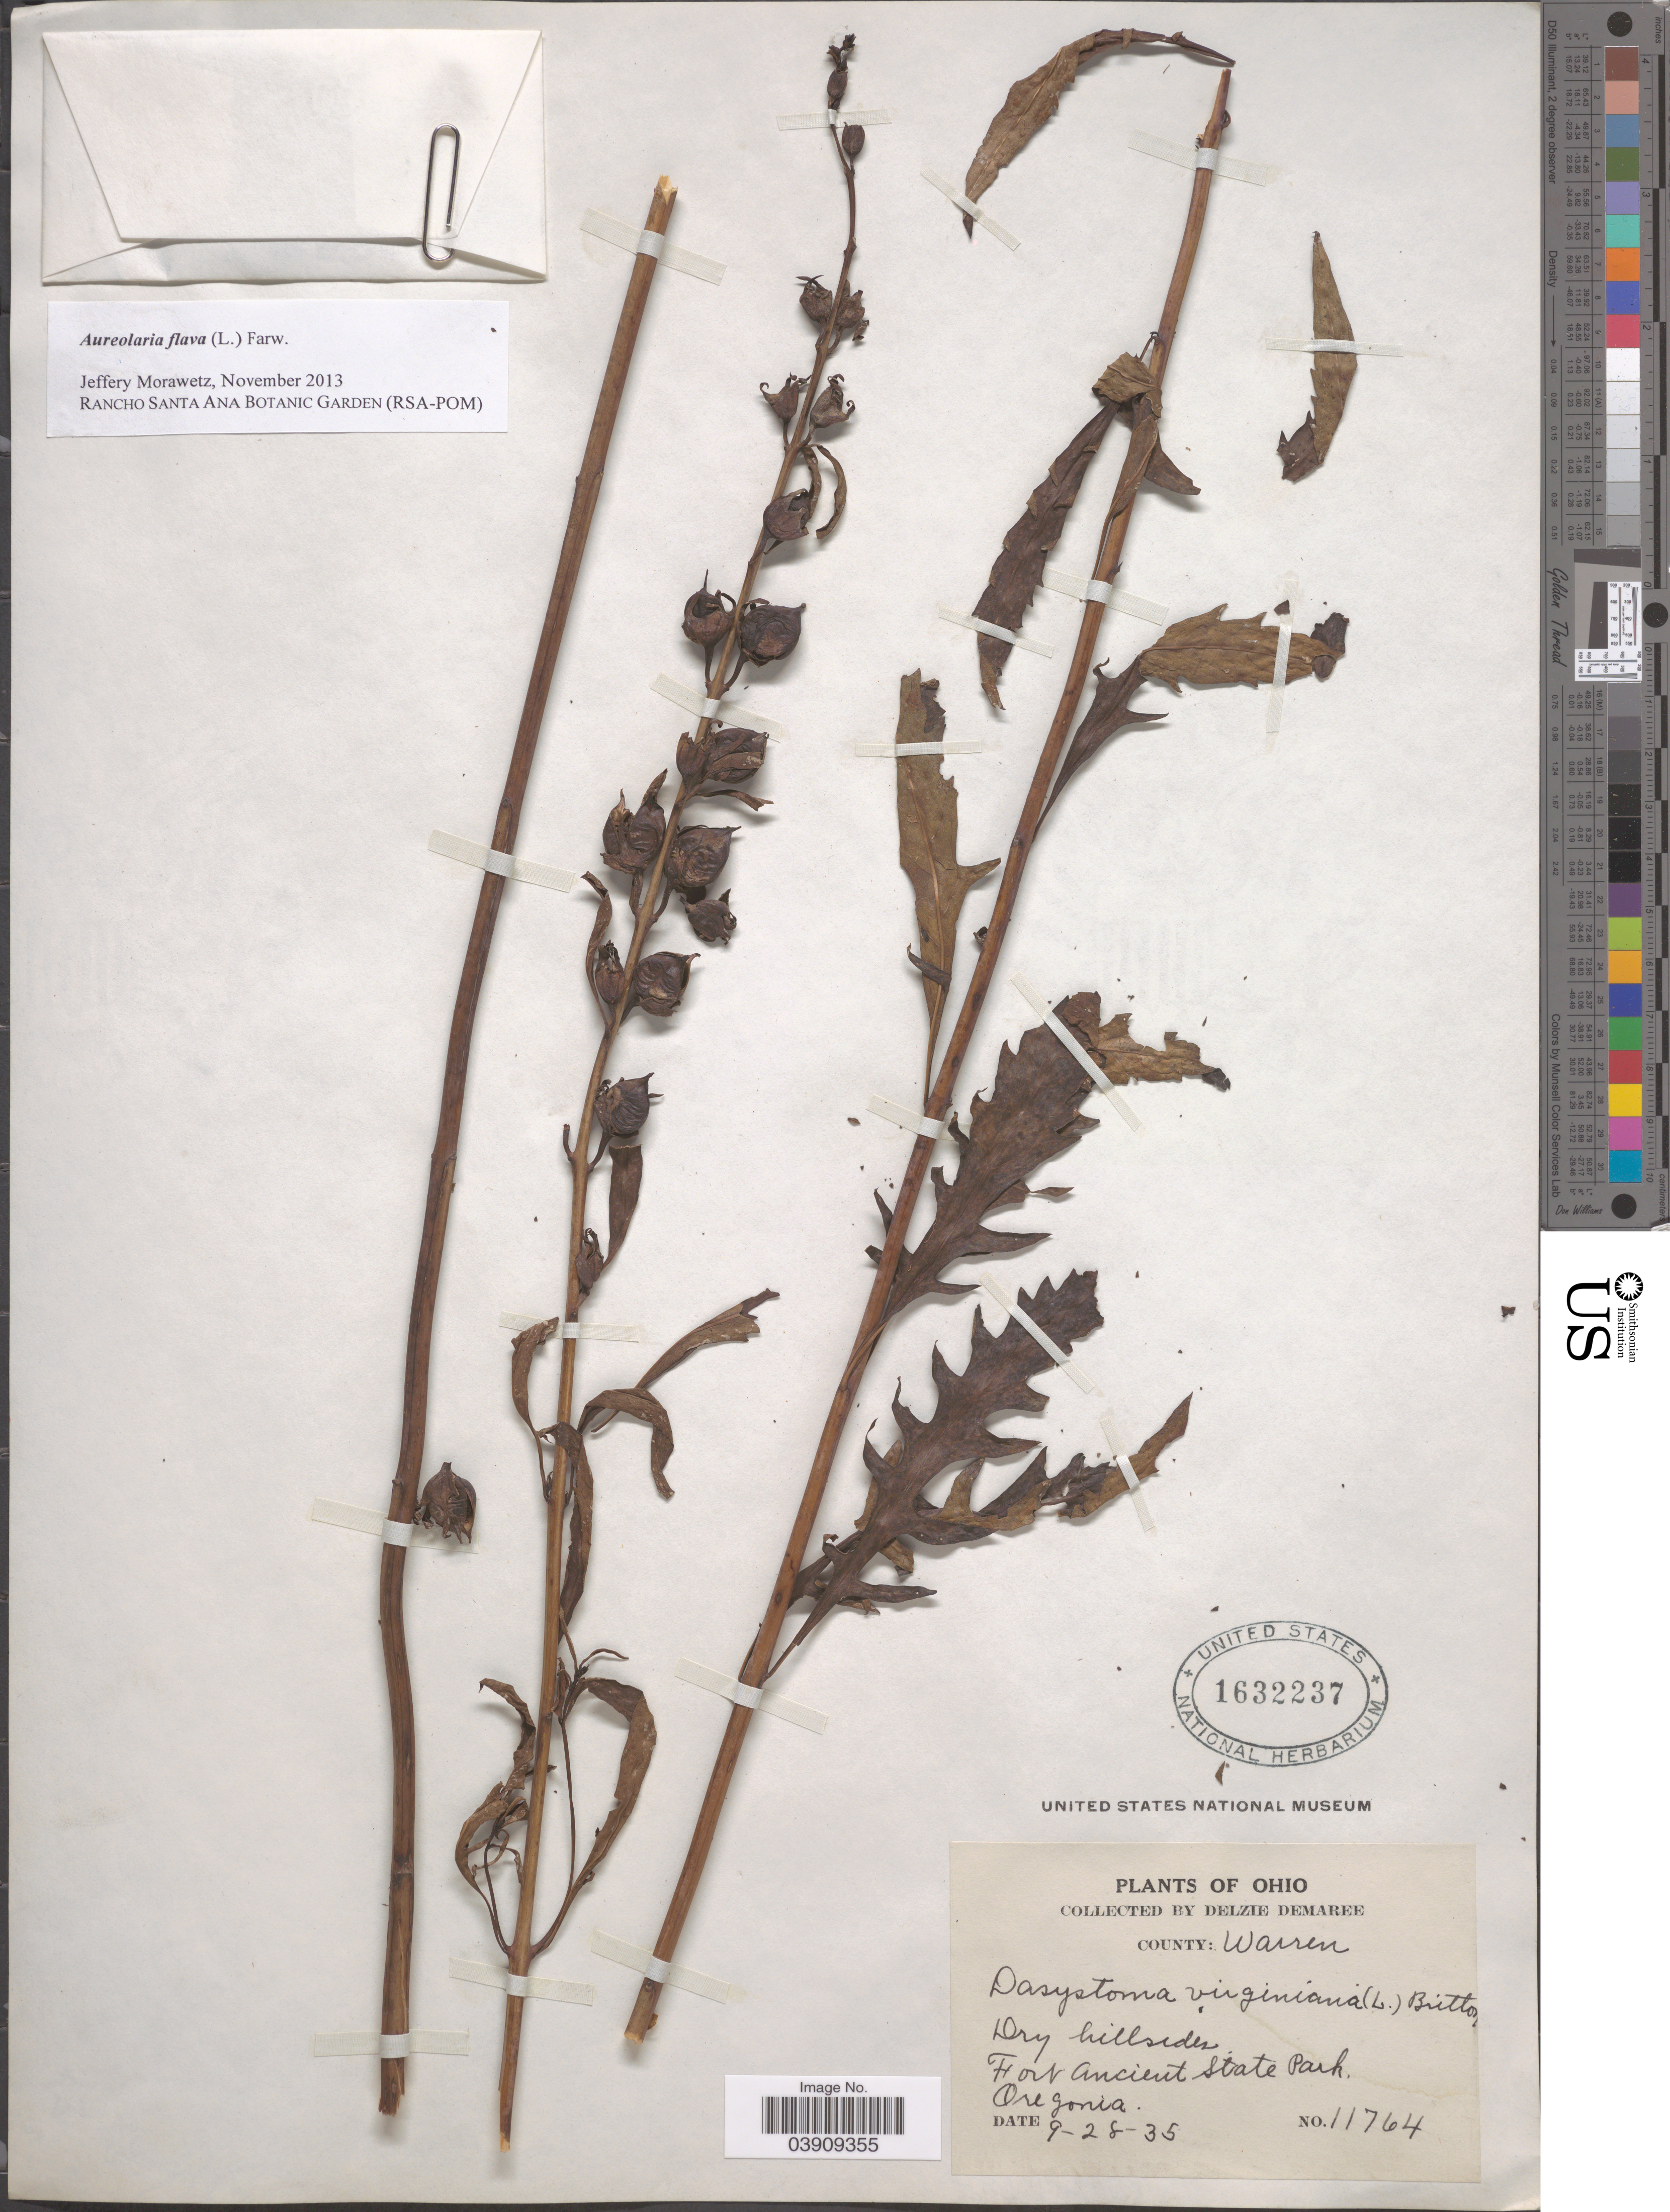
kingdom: Plantae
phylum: Tracheophyta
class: Magnoliopsida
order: Lamiales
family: Orobanchaceae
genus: Aureolaria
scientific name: Aureolaria flava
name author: (L.) Farw.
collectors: D. Demaree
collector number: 11764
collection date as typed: Transcribed d/m/y: 28/9/35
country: United States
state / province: Ohio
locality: County: Warren. Fort Ancient State Park. Oregonia.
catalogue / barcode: US 1632237